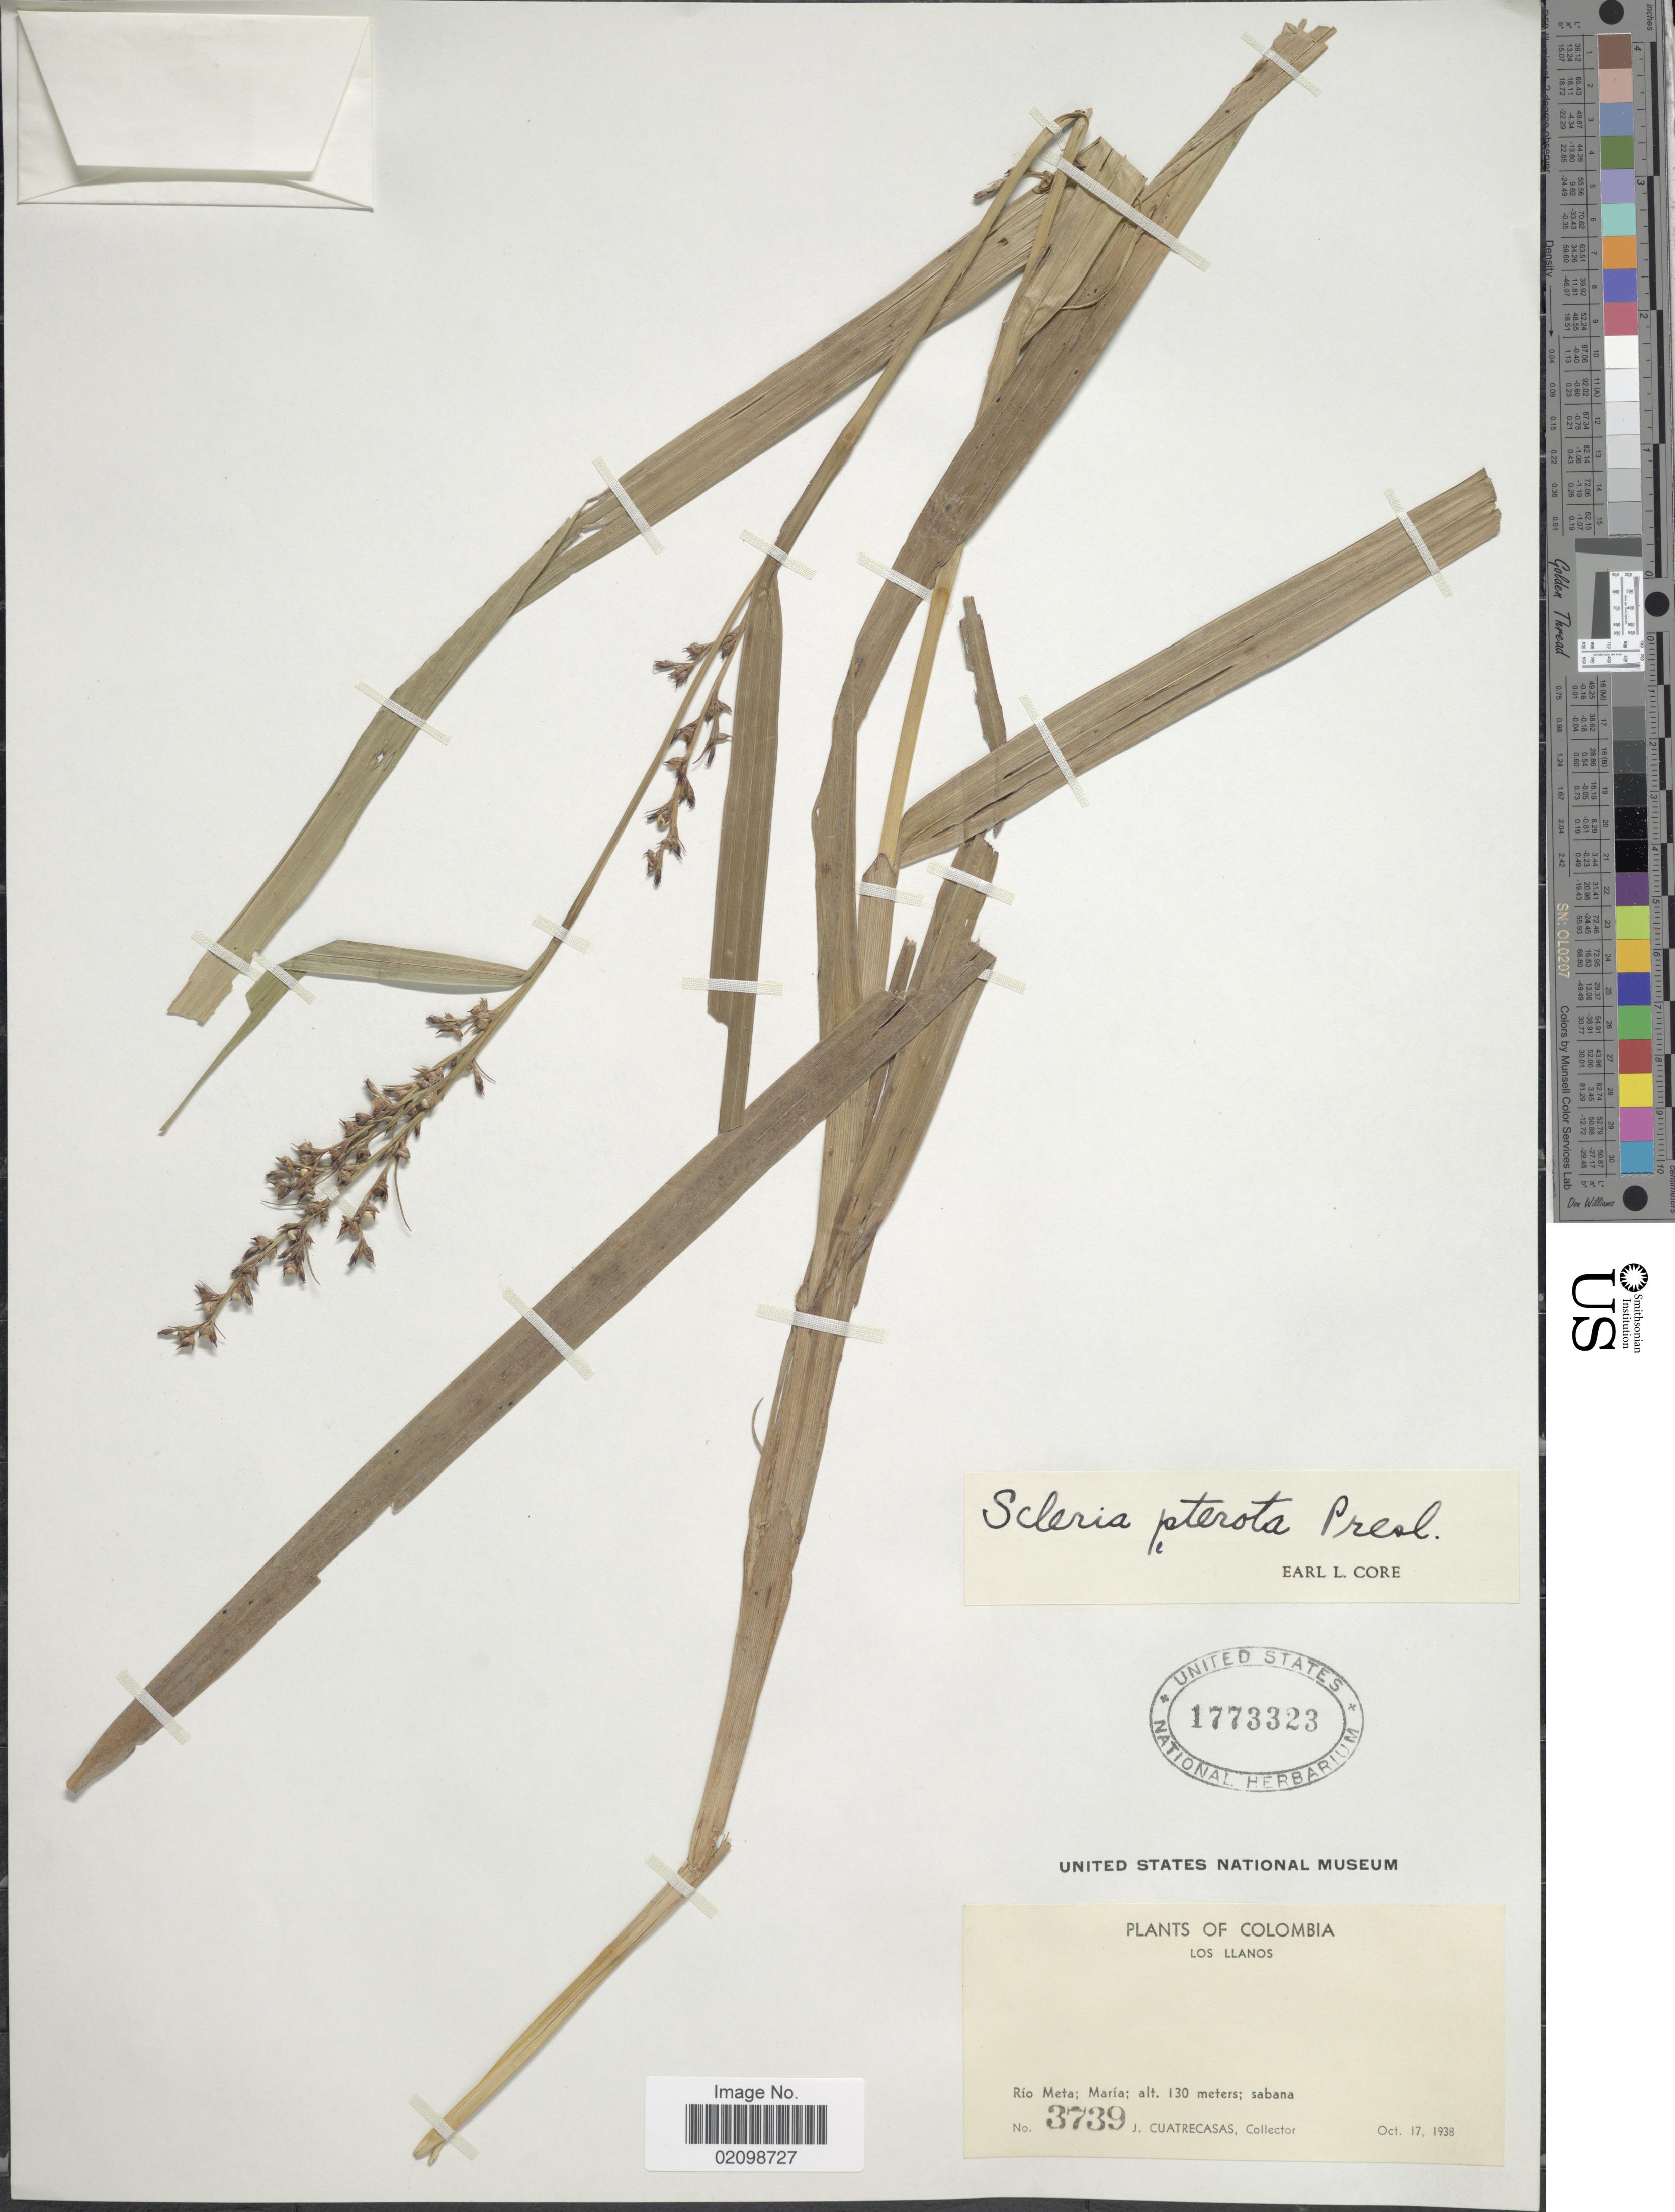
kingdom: Plantae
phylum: Tracheophyta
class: Liliopsida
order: Poales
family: Cyperaceae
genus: Scleria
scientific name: Scleria gaertneri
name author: Raddi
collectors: J. Cuatrecasas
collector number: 3739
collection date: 1938-10-17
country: Colombia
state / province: Meta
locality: Los Llanos, Rio Meta: Maria.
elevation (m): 130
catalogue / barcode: US 1773323